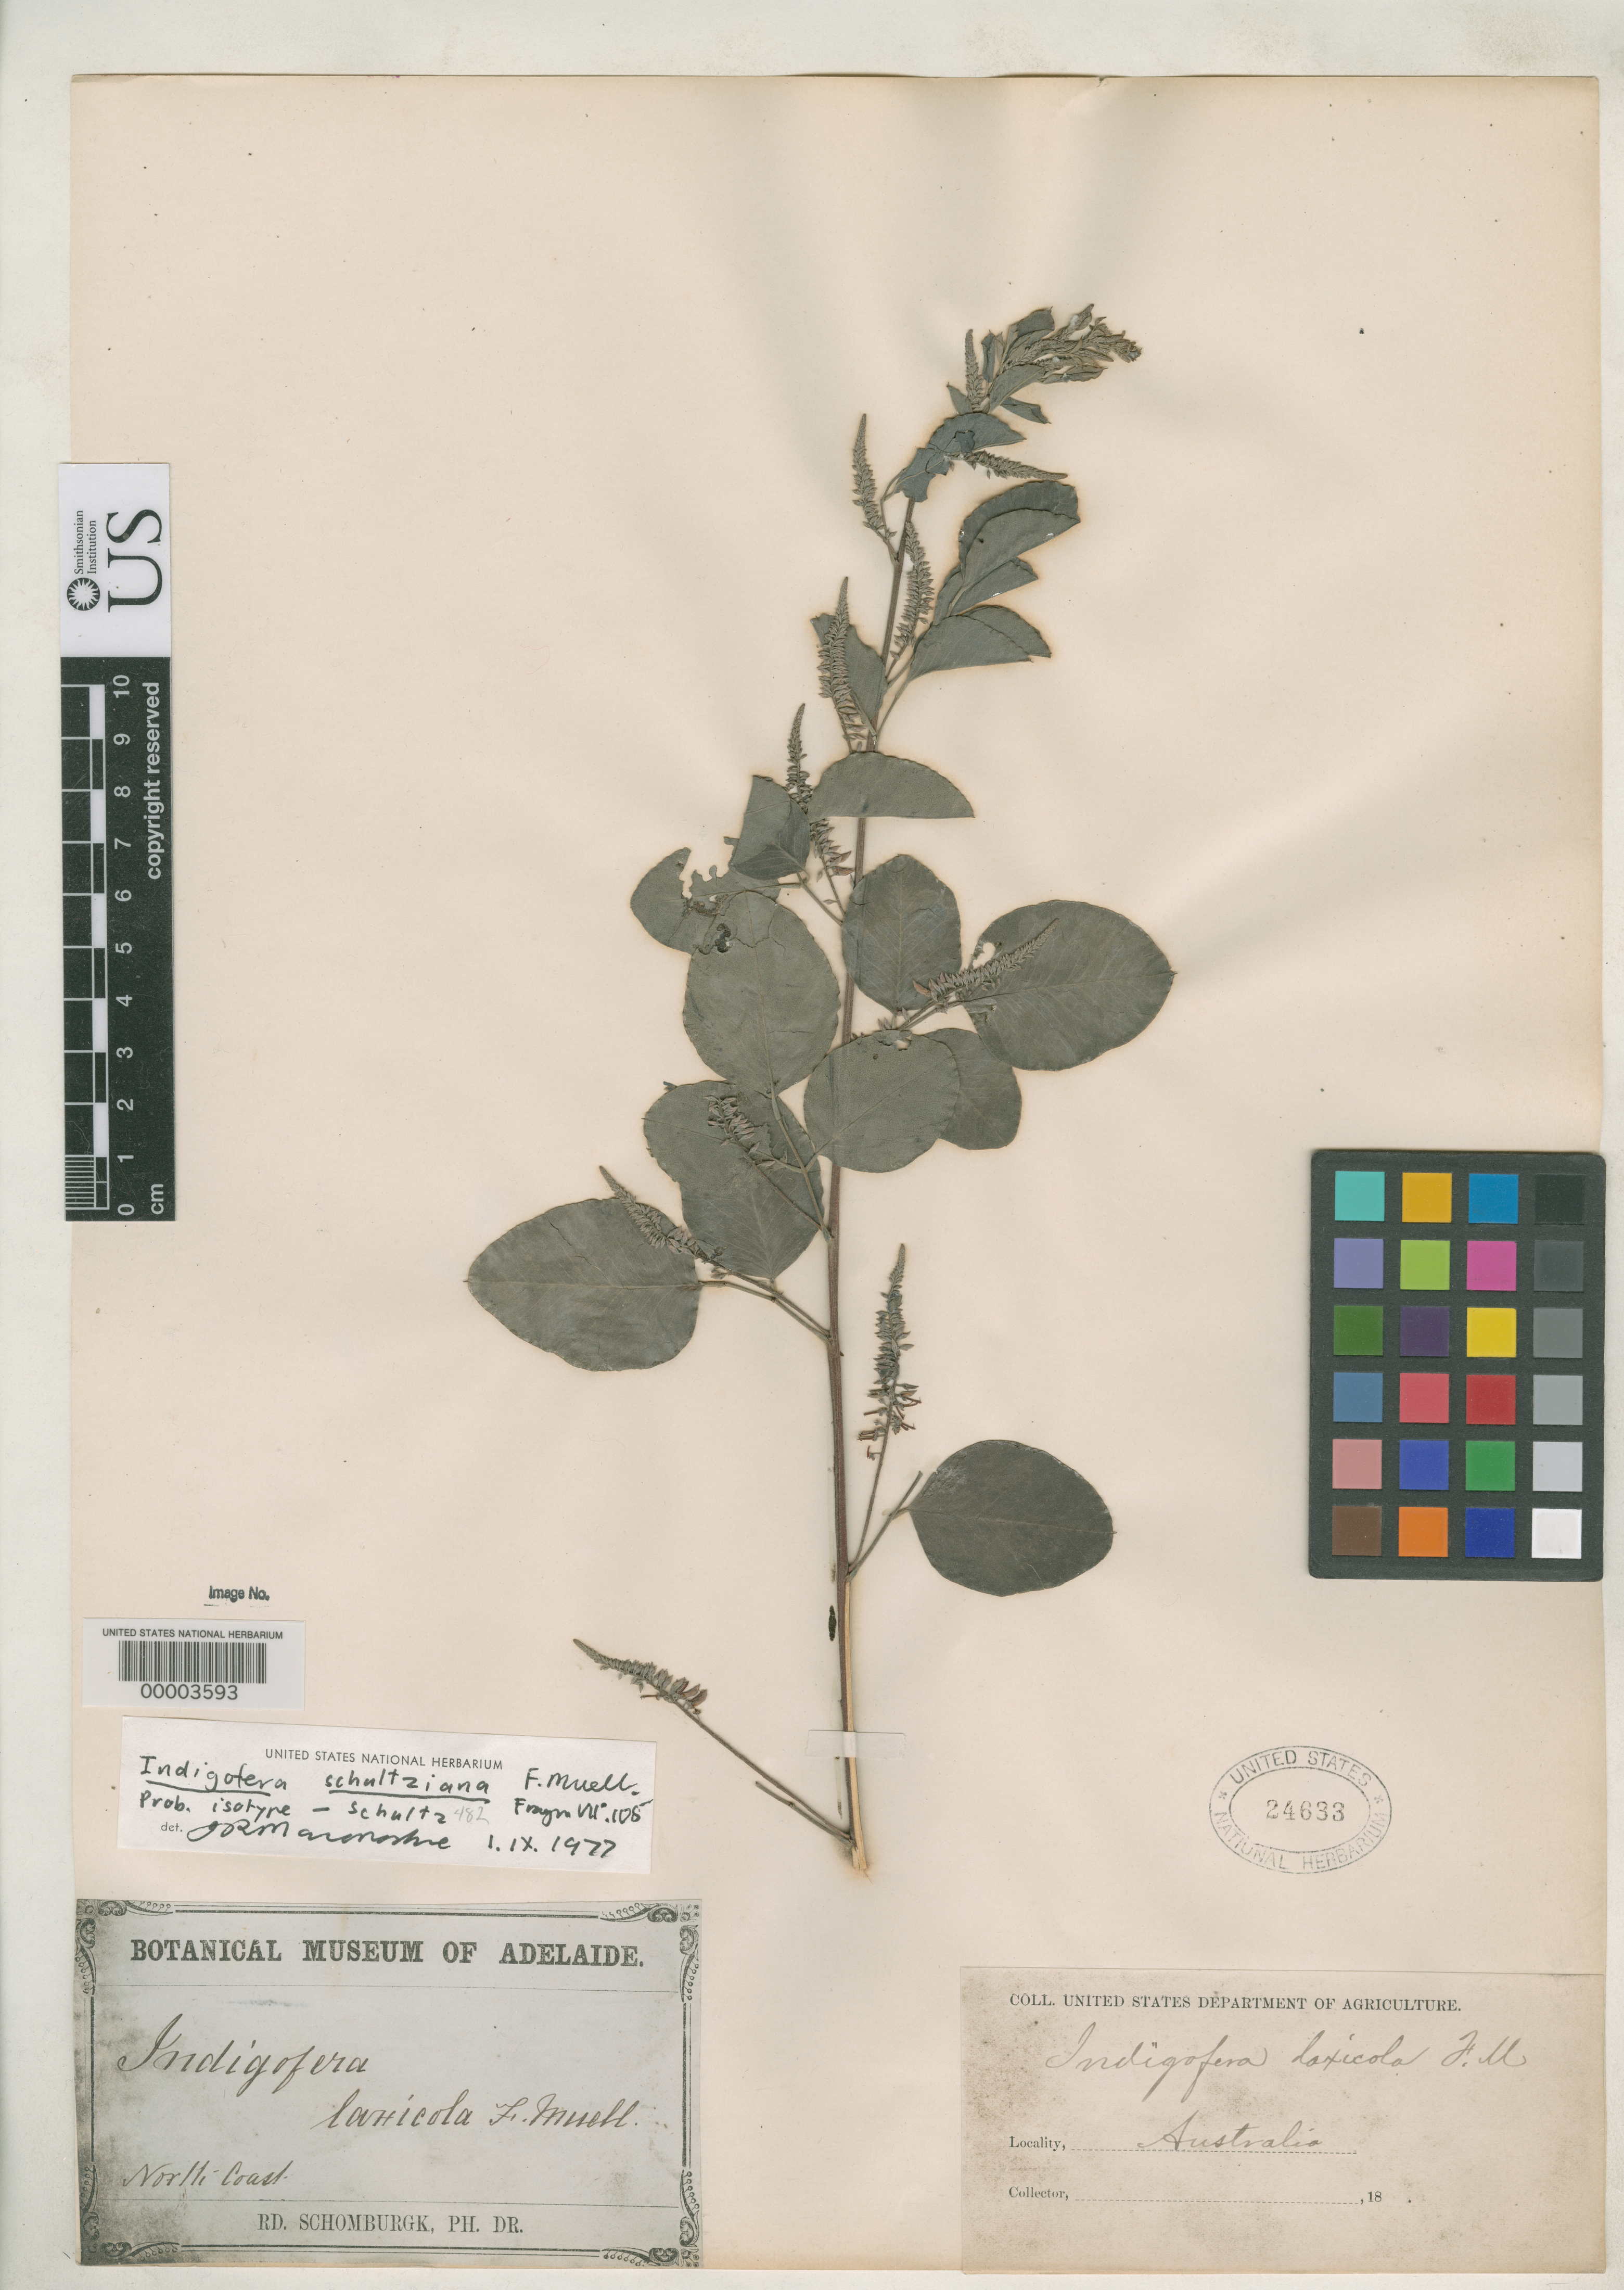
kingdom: Plantae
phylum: Tracheophyta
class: Magnoliopsida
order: Fabales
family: Fabaceae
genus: Indigofera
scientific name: Indigofera schultziana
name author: F. Muell.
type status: Isotype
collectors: F. Schultz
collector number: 482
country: Australia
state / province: Northern Territory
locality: Darwin.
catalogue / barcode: US 24633